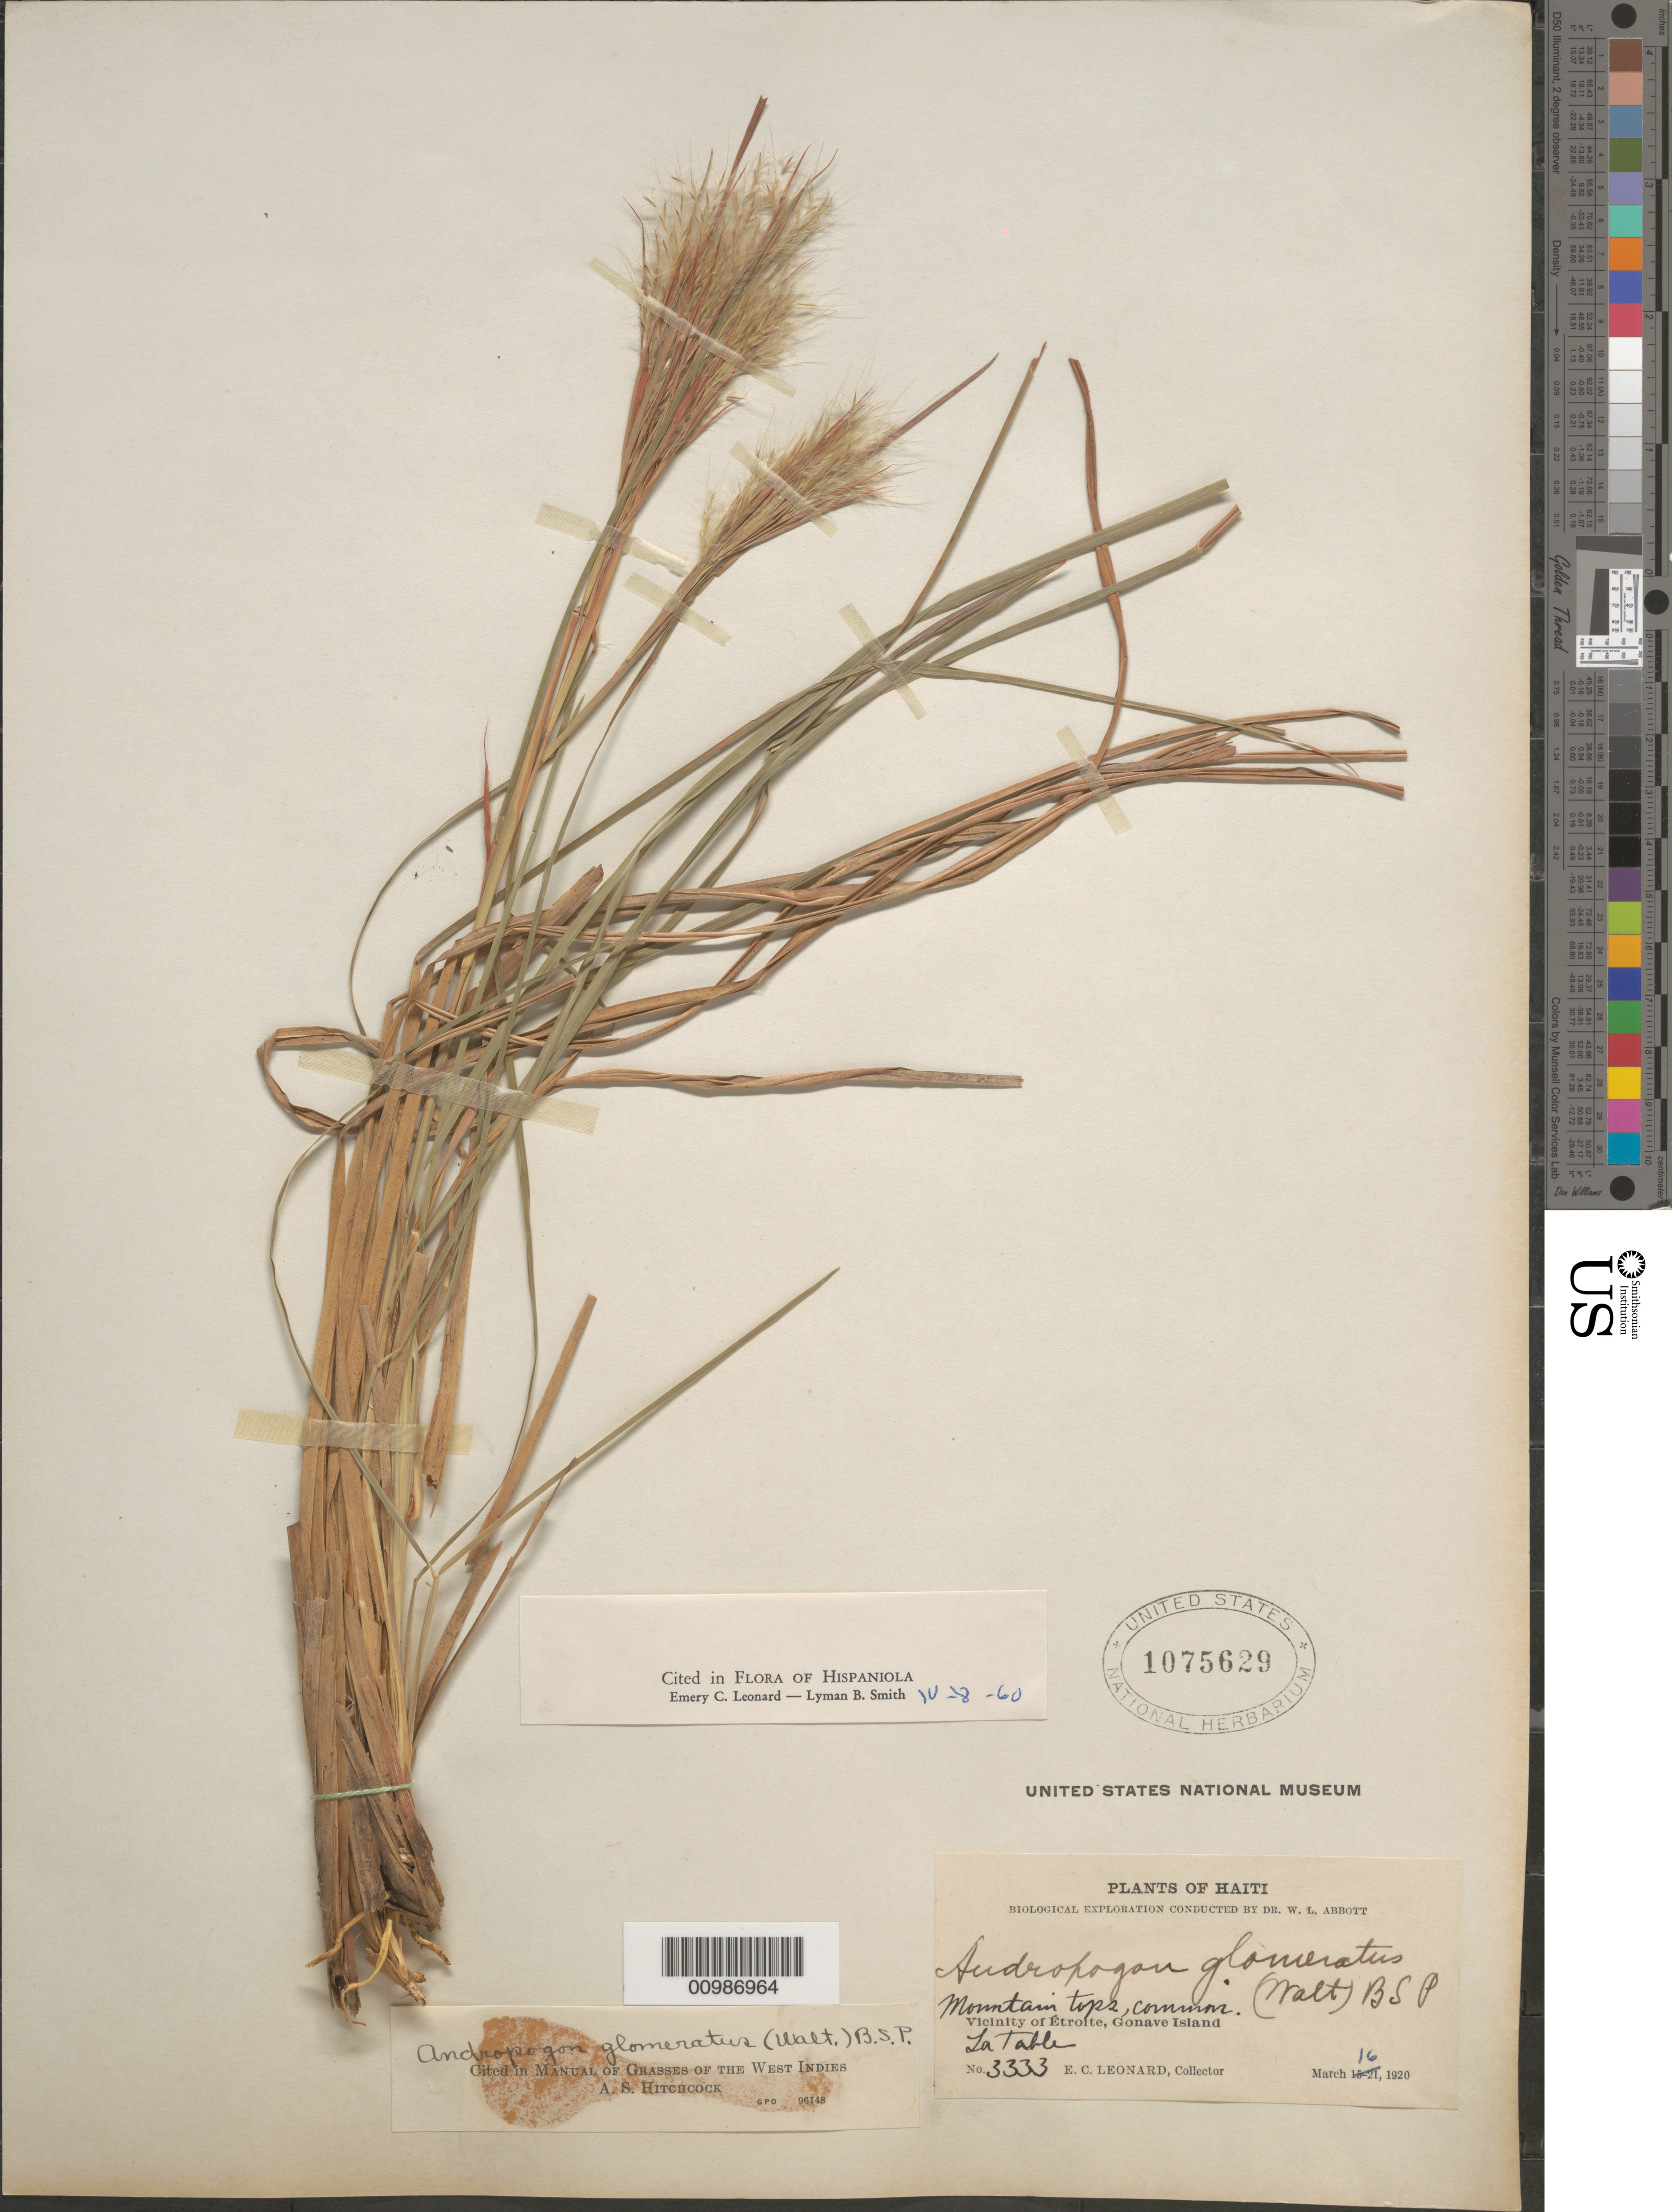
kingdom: Plantae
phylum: Tracheophyta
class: Liliopsida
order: Poales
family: Poaceae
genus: Andropogon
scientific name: Andropogon glomeratus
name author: (Walter) Britton, Stearns & Poggenb.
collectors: E. C. Leonard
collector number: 3333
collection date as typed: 16 Mar 1920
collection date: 1920-03-16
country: Haiti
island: Hispaniola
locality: Gonave Island, vicinity of Etroite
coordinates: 0 N, 0 E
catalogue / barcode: US 1075629